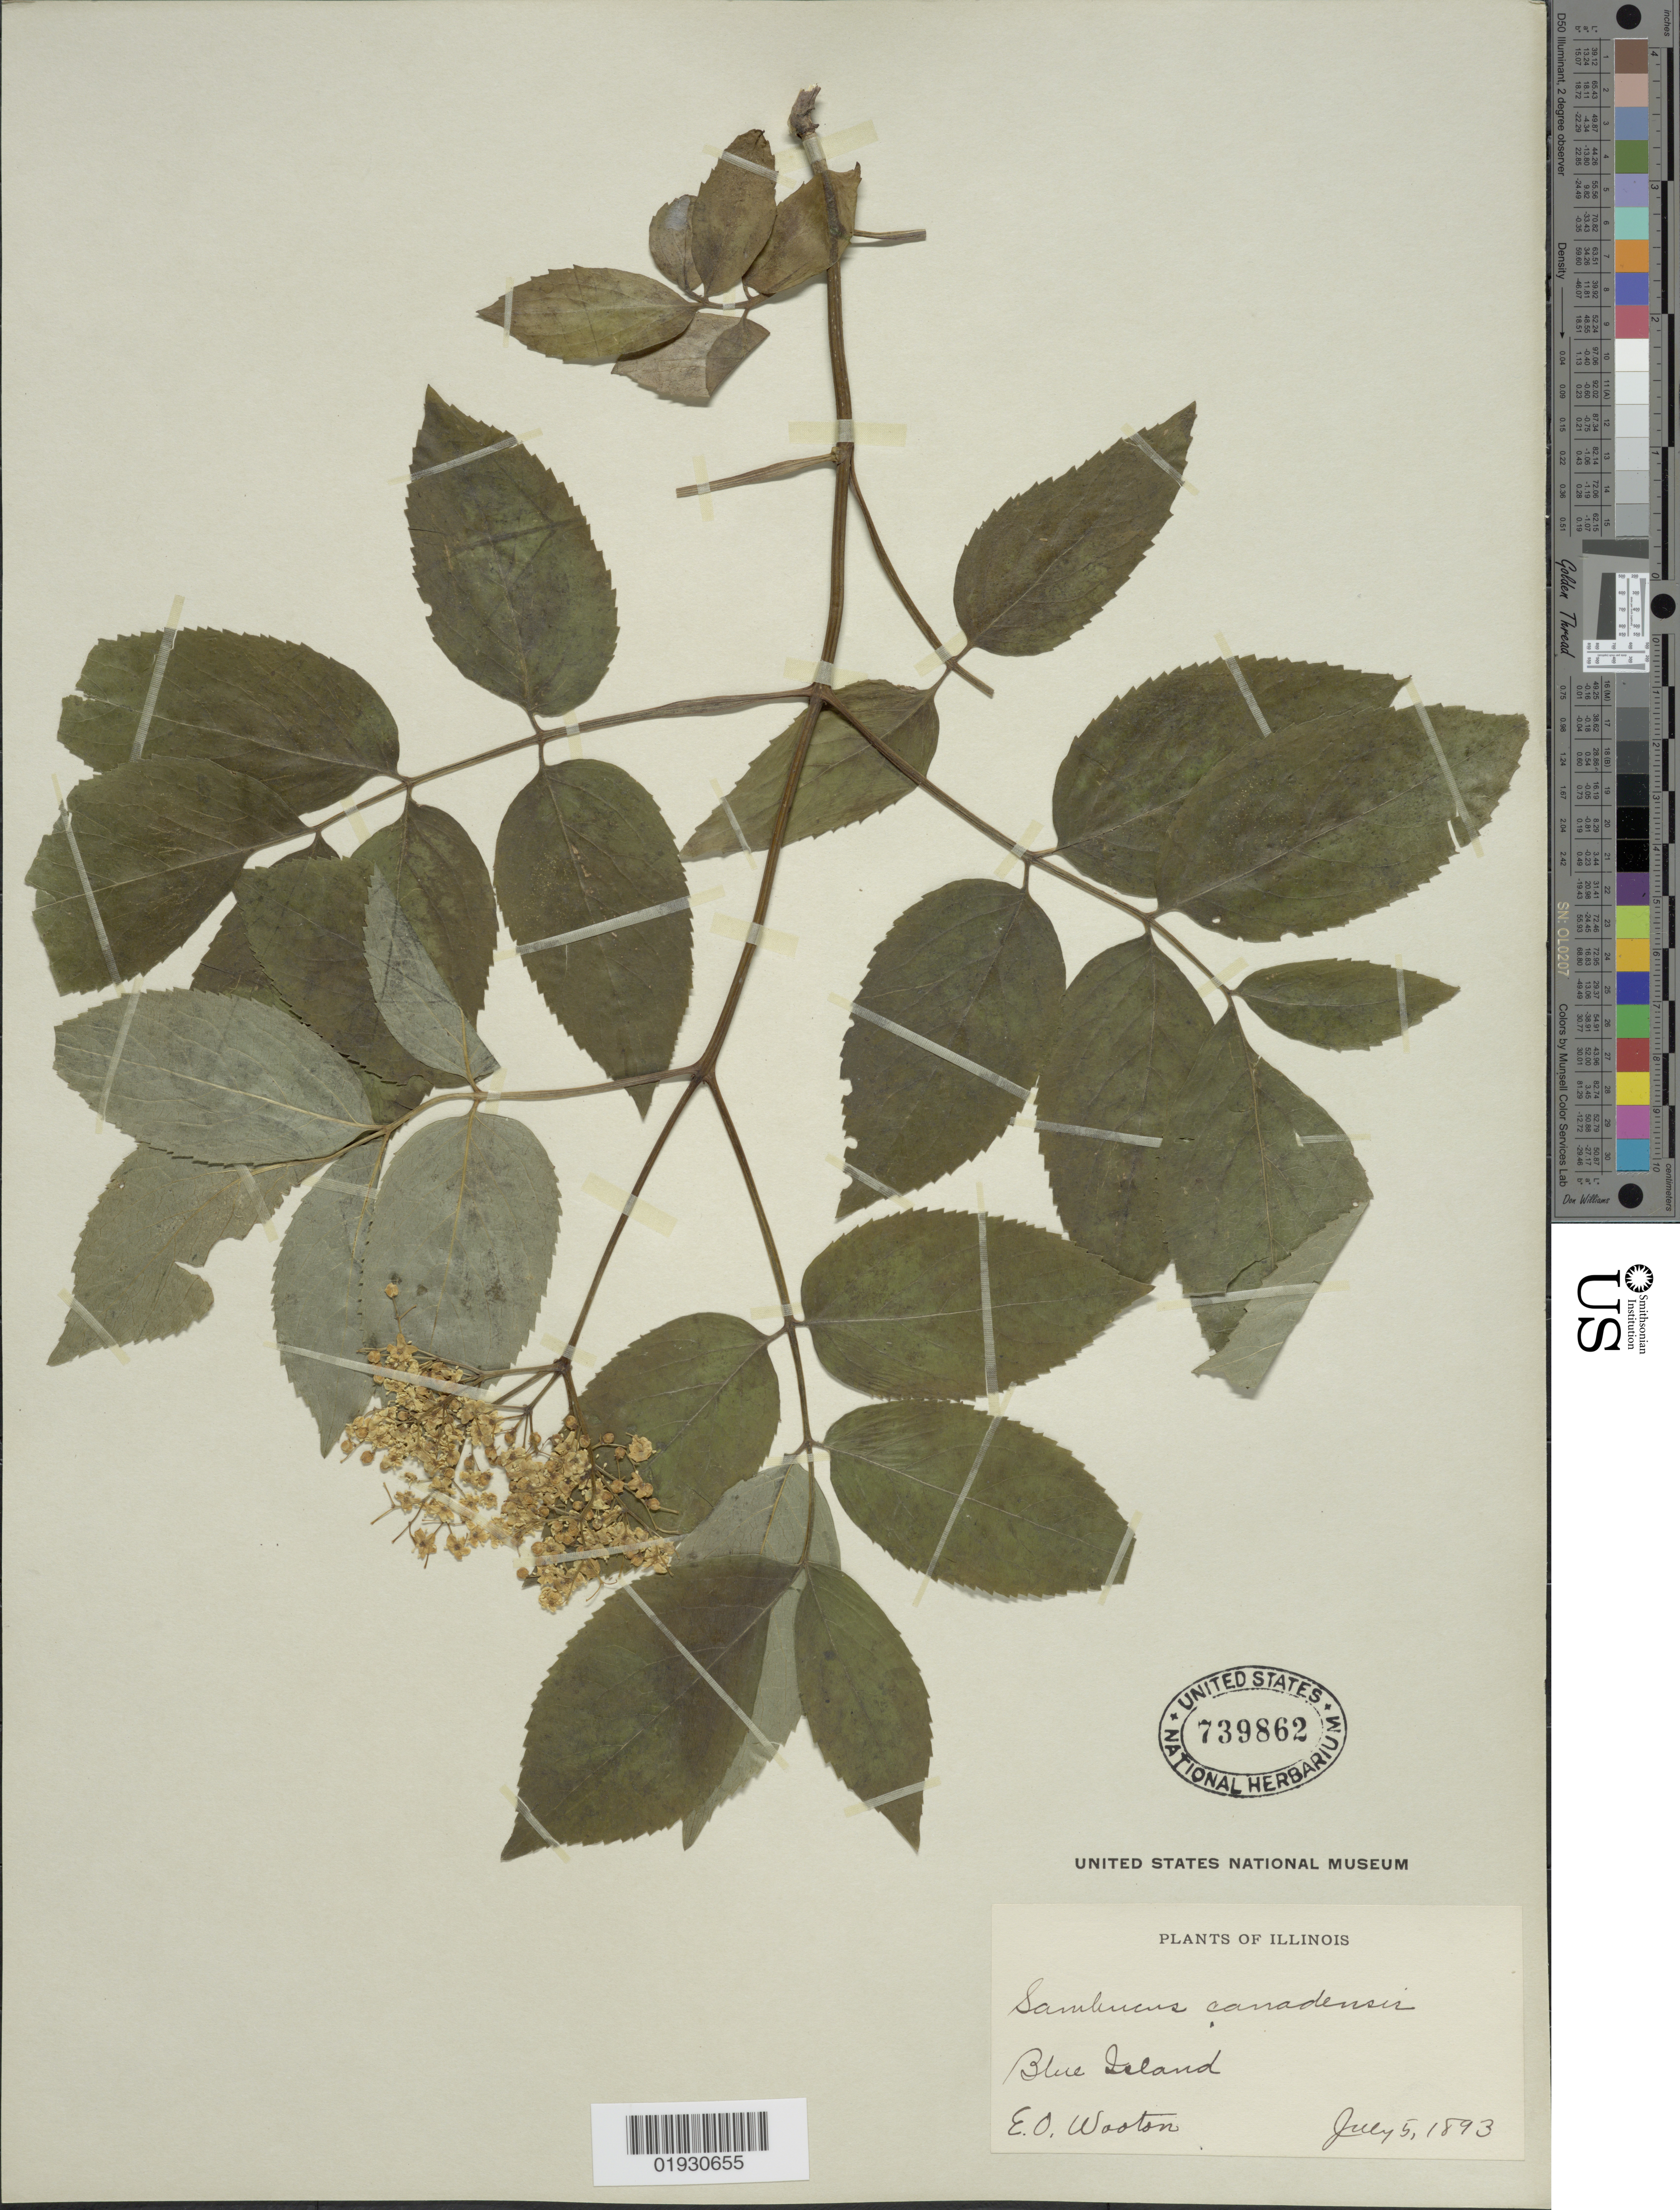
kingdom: Plantae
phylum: Tracheophyta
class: Magnoliopsida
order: Dipsacales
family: Viburnaceae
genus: Sambucus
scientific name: Sambucus canadensis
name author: L.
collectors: E. O. Wooton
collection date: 1893-07-05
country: United States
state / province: Illinois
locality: Blue Island.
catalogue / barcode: US 739862